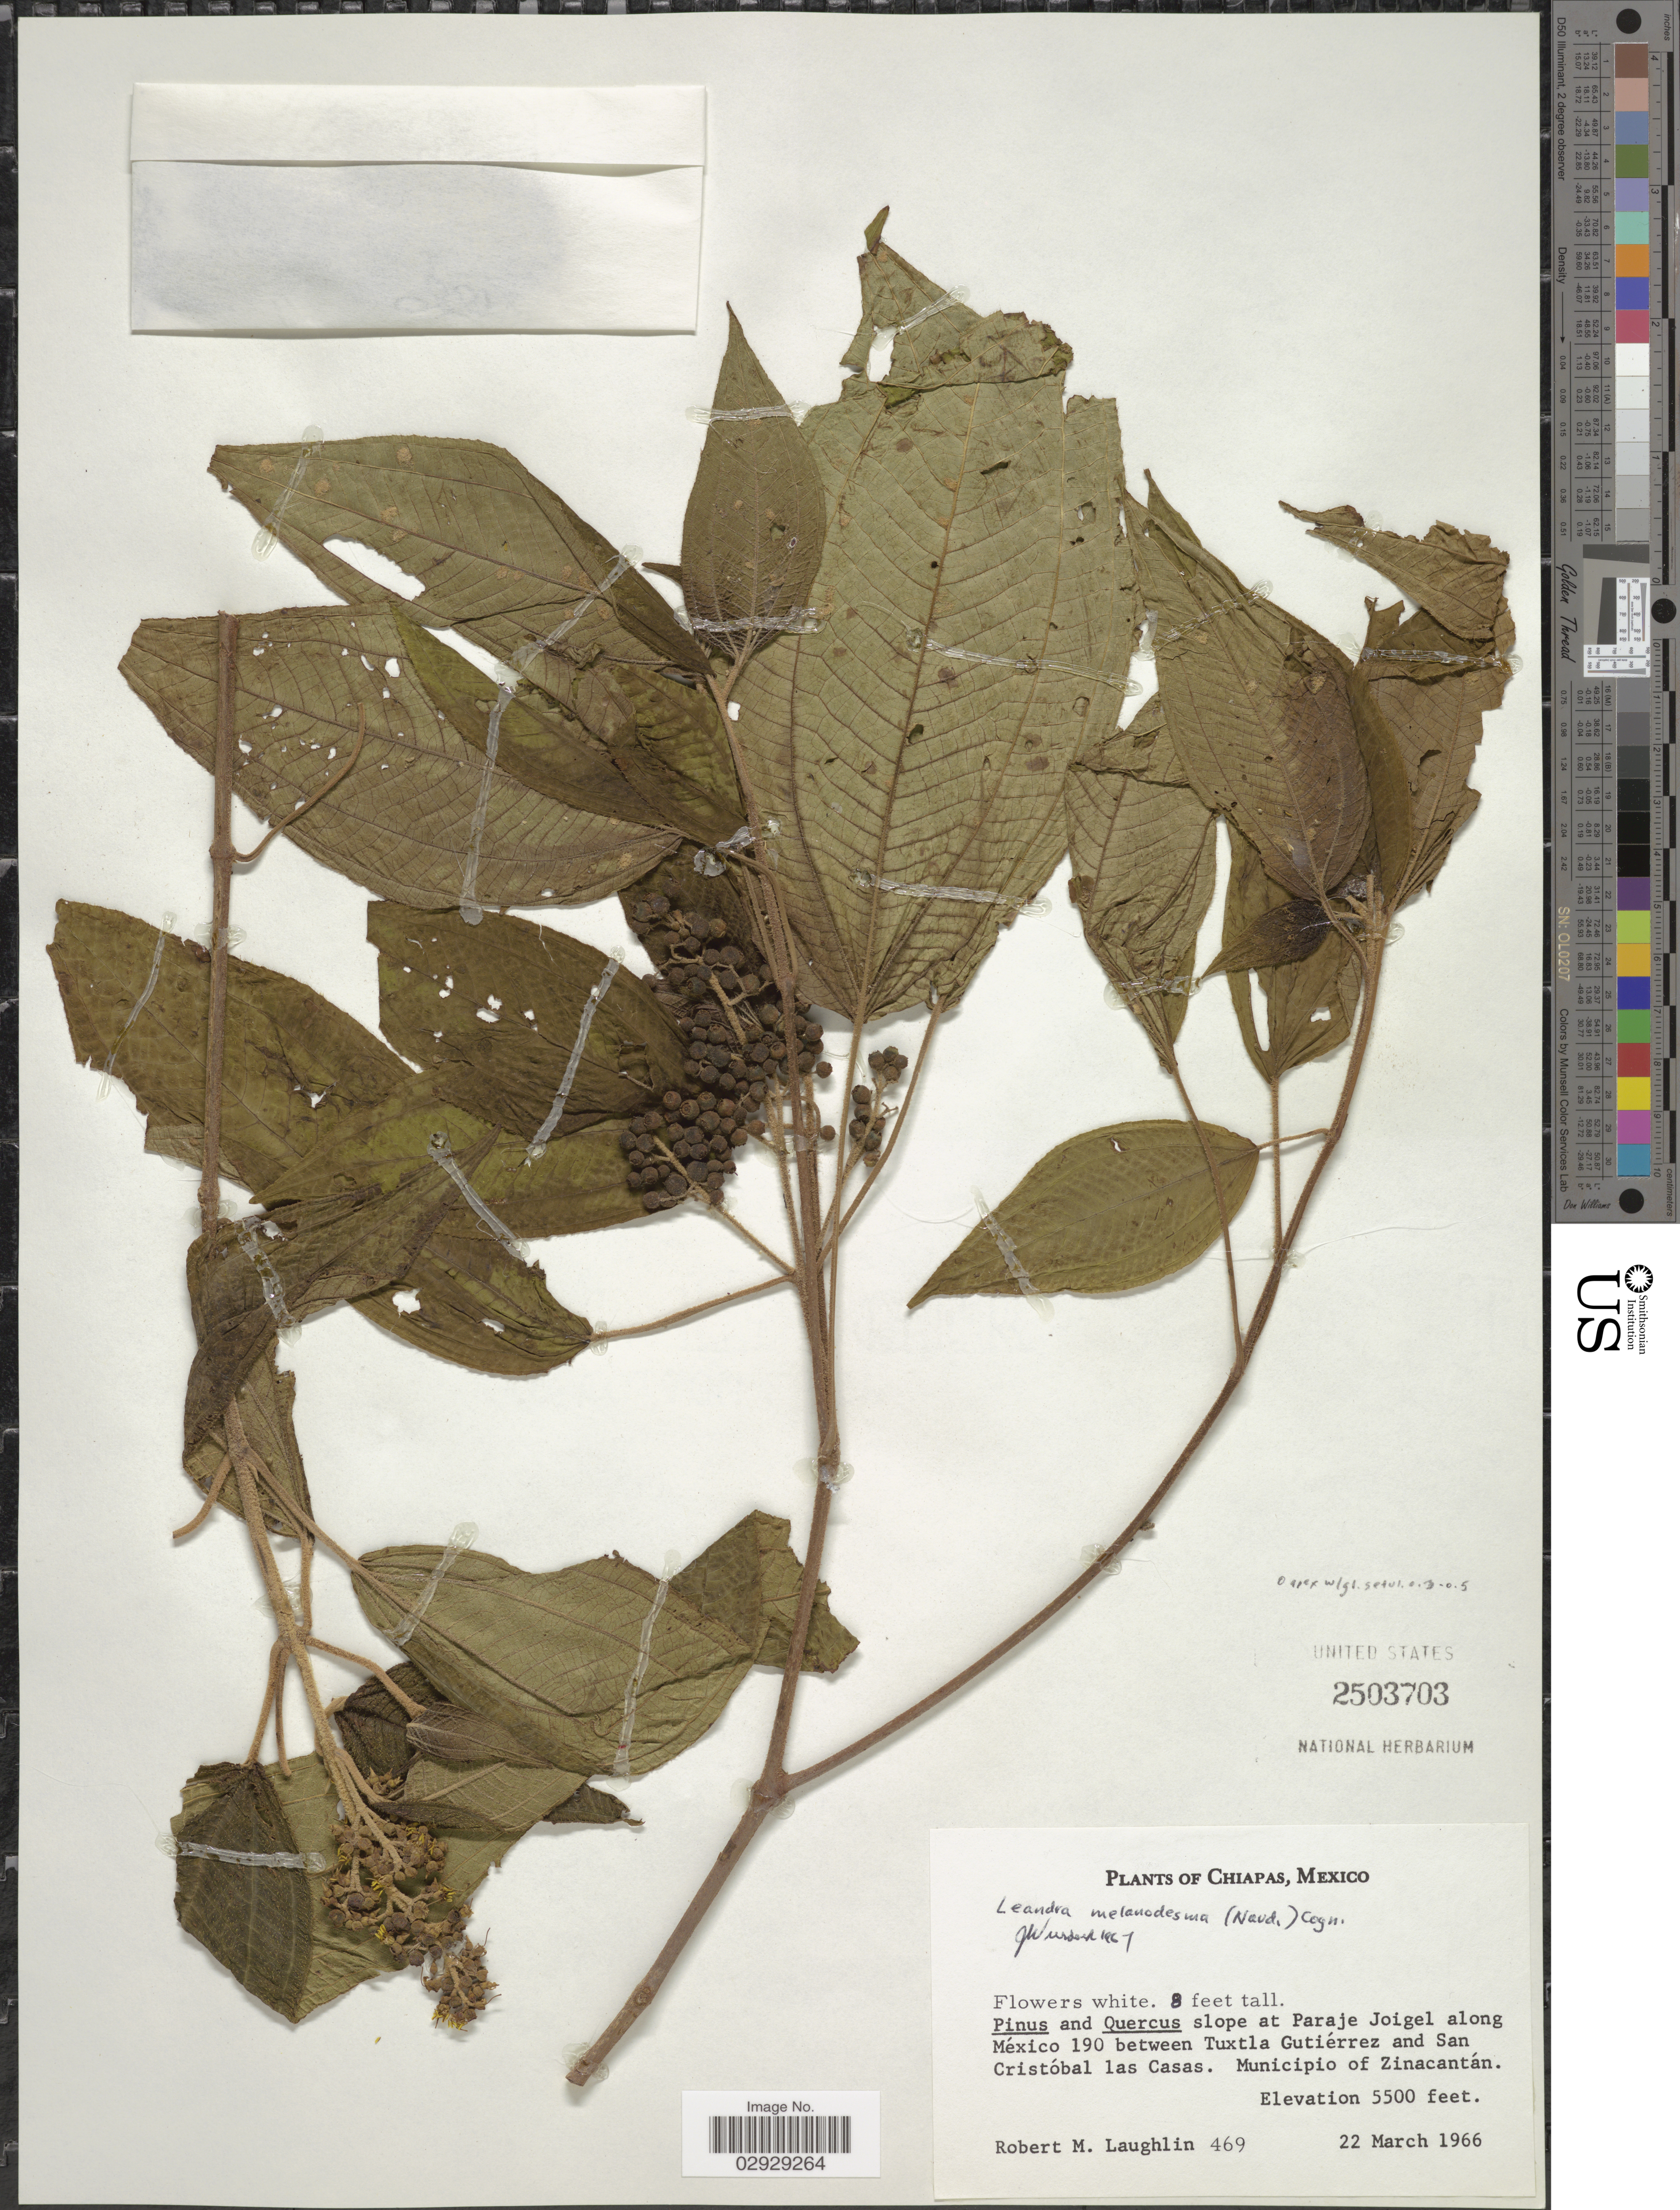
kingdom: Plantae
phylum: Tracheophyta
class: Magnoliopsida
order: Myrtales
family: Melastomataceae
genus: Leandra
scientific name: Leandra melanodesma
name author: (Naudin) Cogn.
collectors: R. M. Laughlin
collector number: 469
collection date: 1966-03-22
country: Mexico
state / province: Chiapas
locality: Slope at Paraje Joigel along México 190 between Tuxtla Gutiérrez and San Cristóbal las Casas. Municipio of Zinacantán.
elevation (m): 1676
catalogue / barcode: US 2503703